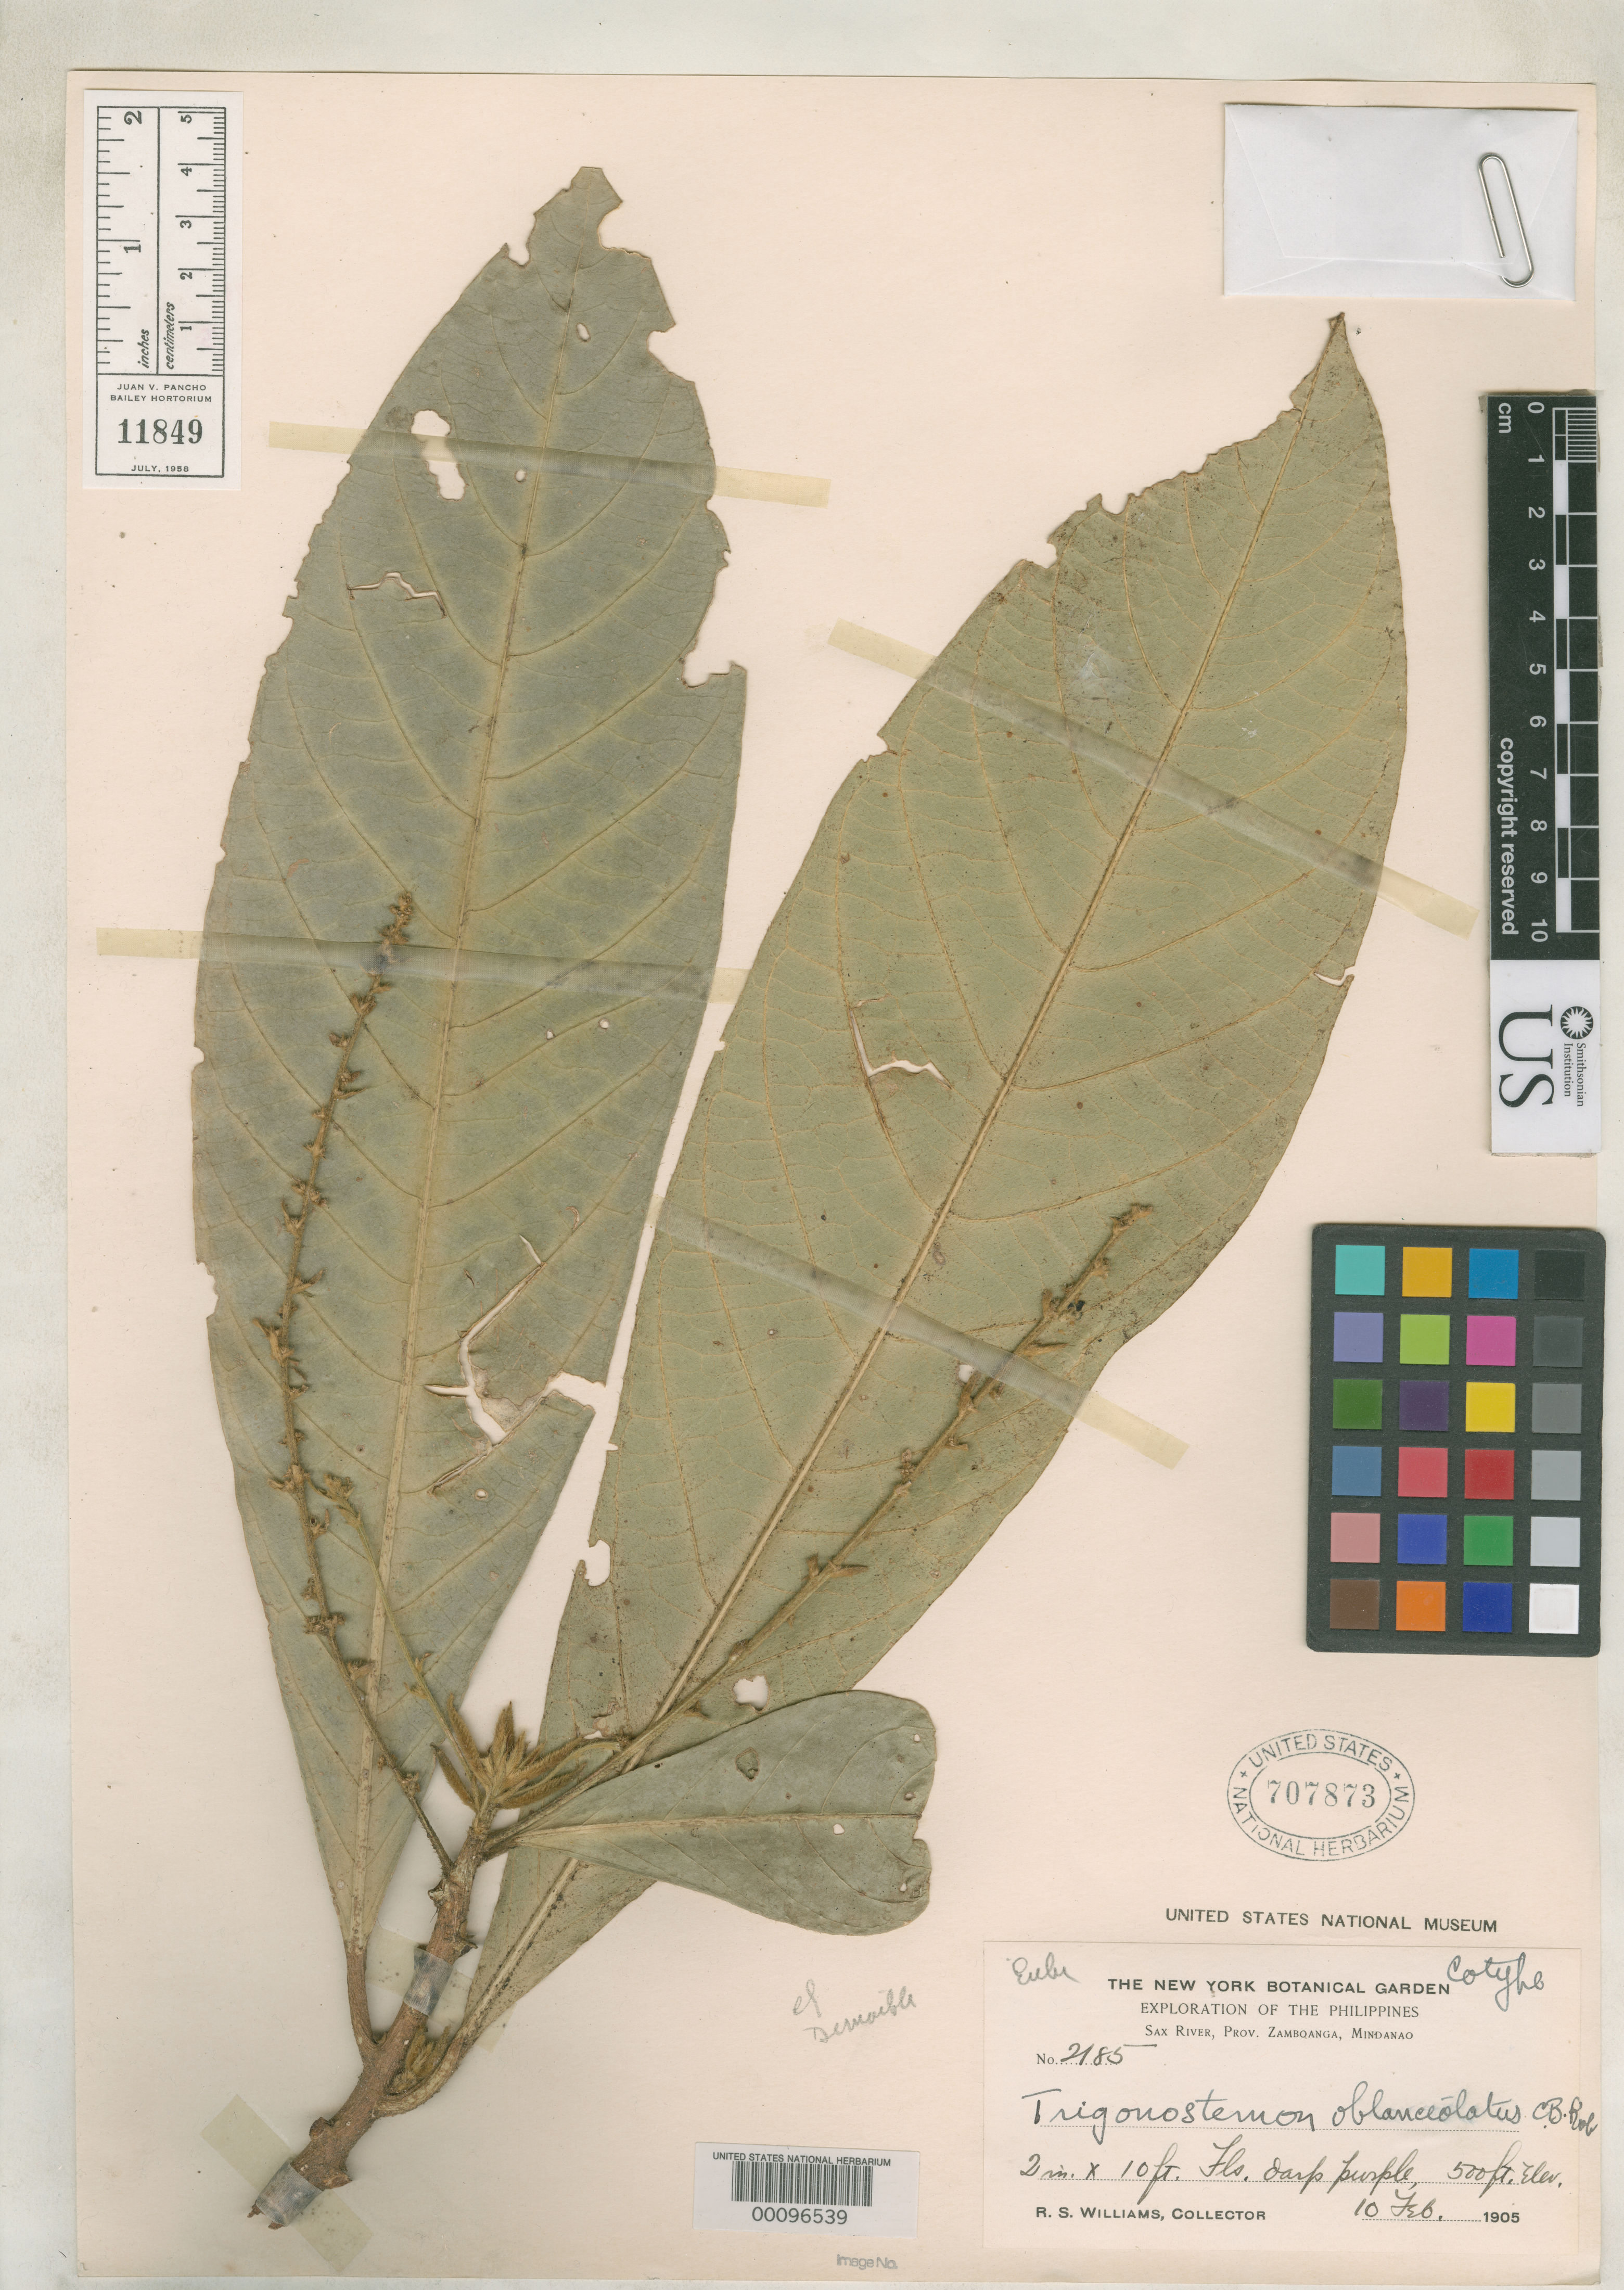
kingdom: Plantae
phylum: Tracheophyta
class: Magnoliopsida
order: Malpighiales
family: Euphorbiaceae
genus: Trigonostemon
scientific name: Trigonostemon oblanceolatus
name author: C.B. Rob.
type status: Isotype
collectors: R. S. Williams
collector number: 2185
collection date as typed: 10 Feb 1905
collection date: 1905-02-10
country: Philippines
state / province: Zamboanga Peninsula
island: Mindanao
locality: Sax River.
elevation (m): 152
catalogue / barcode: US 707873